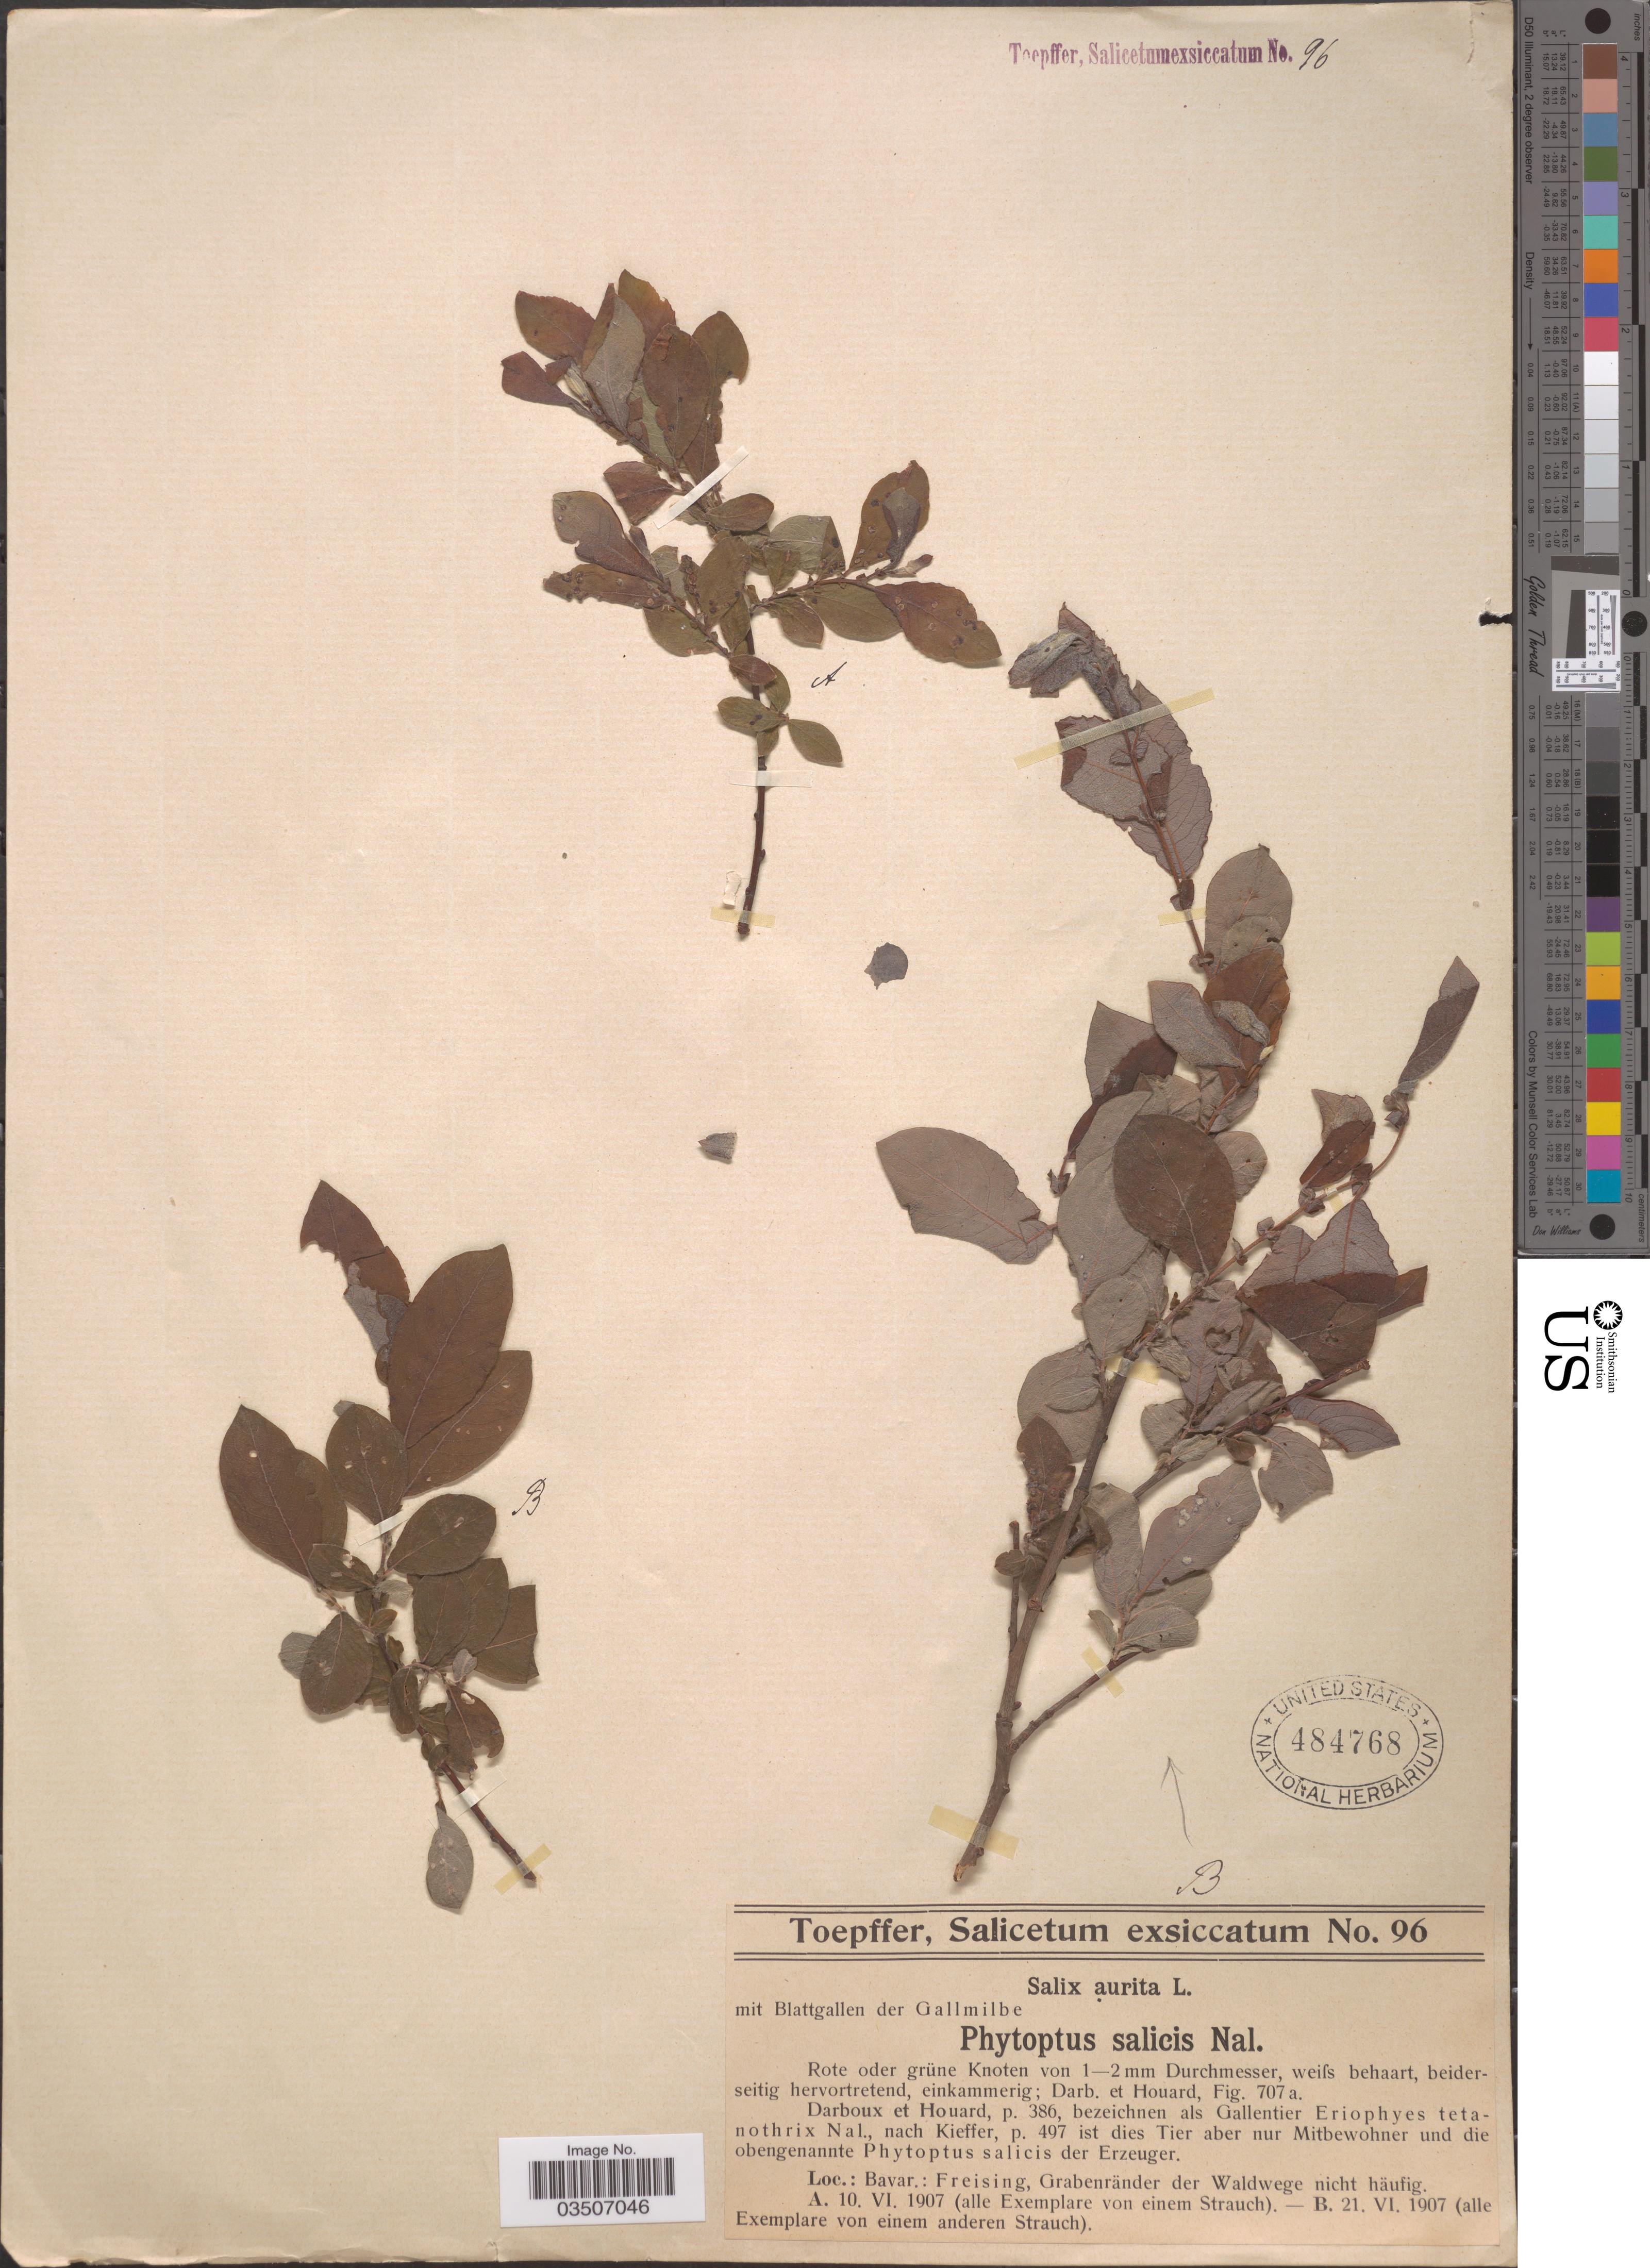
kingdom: Plantae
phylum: Tracheophyta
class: Magnoliopsida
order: Malpighiales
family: Salicaceae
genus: Salix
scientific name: Salix aurita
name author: L.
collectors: A. Toepffer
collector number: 96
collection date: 1907-06-10/1907-06-21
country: Germany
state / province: Bayern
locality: Bavar.: Freising, Grabenränder der Waldwege nicht häufig.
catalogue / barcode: US 484768